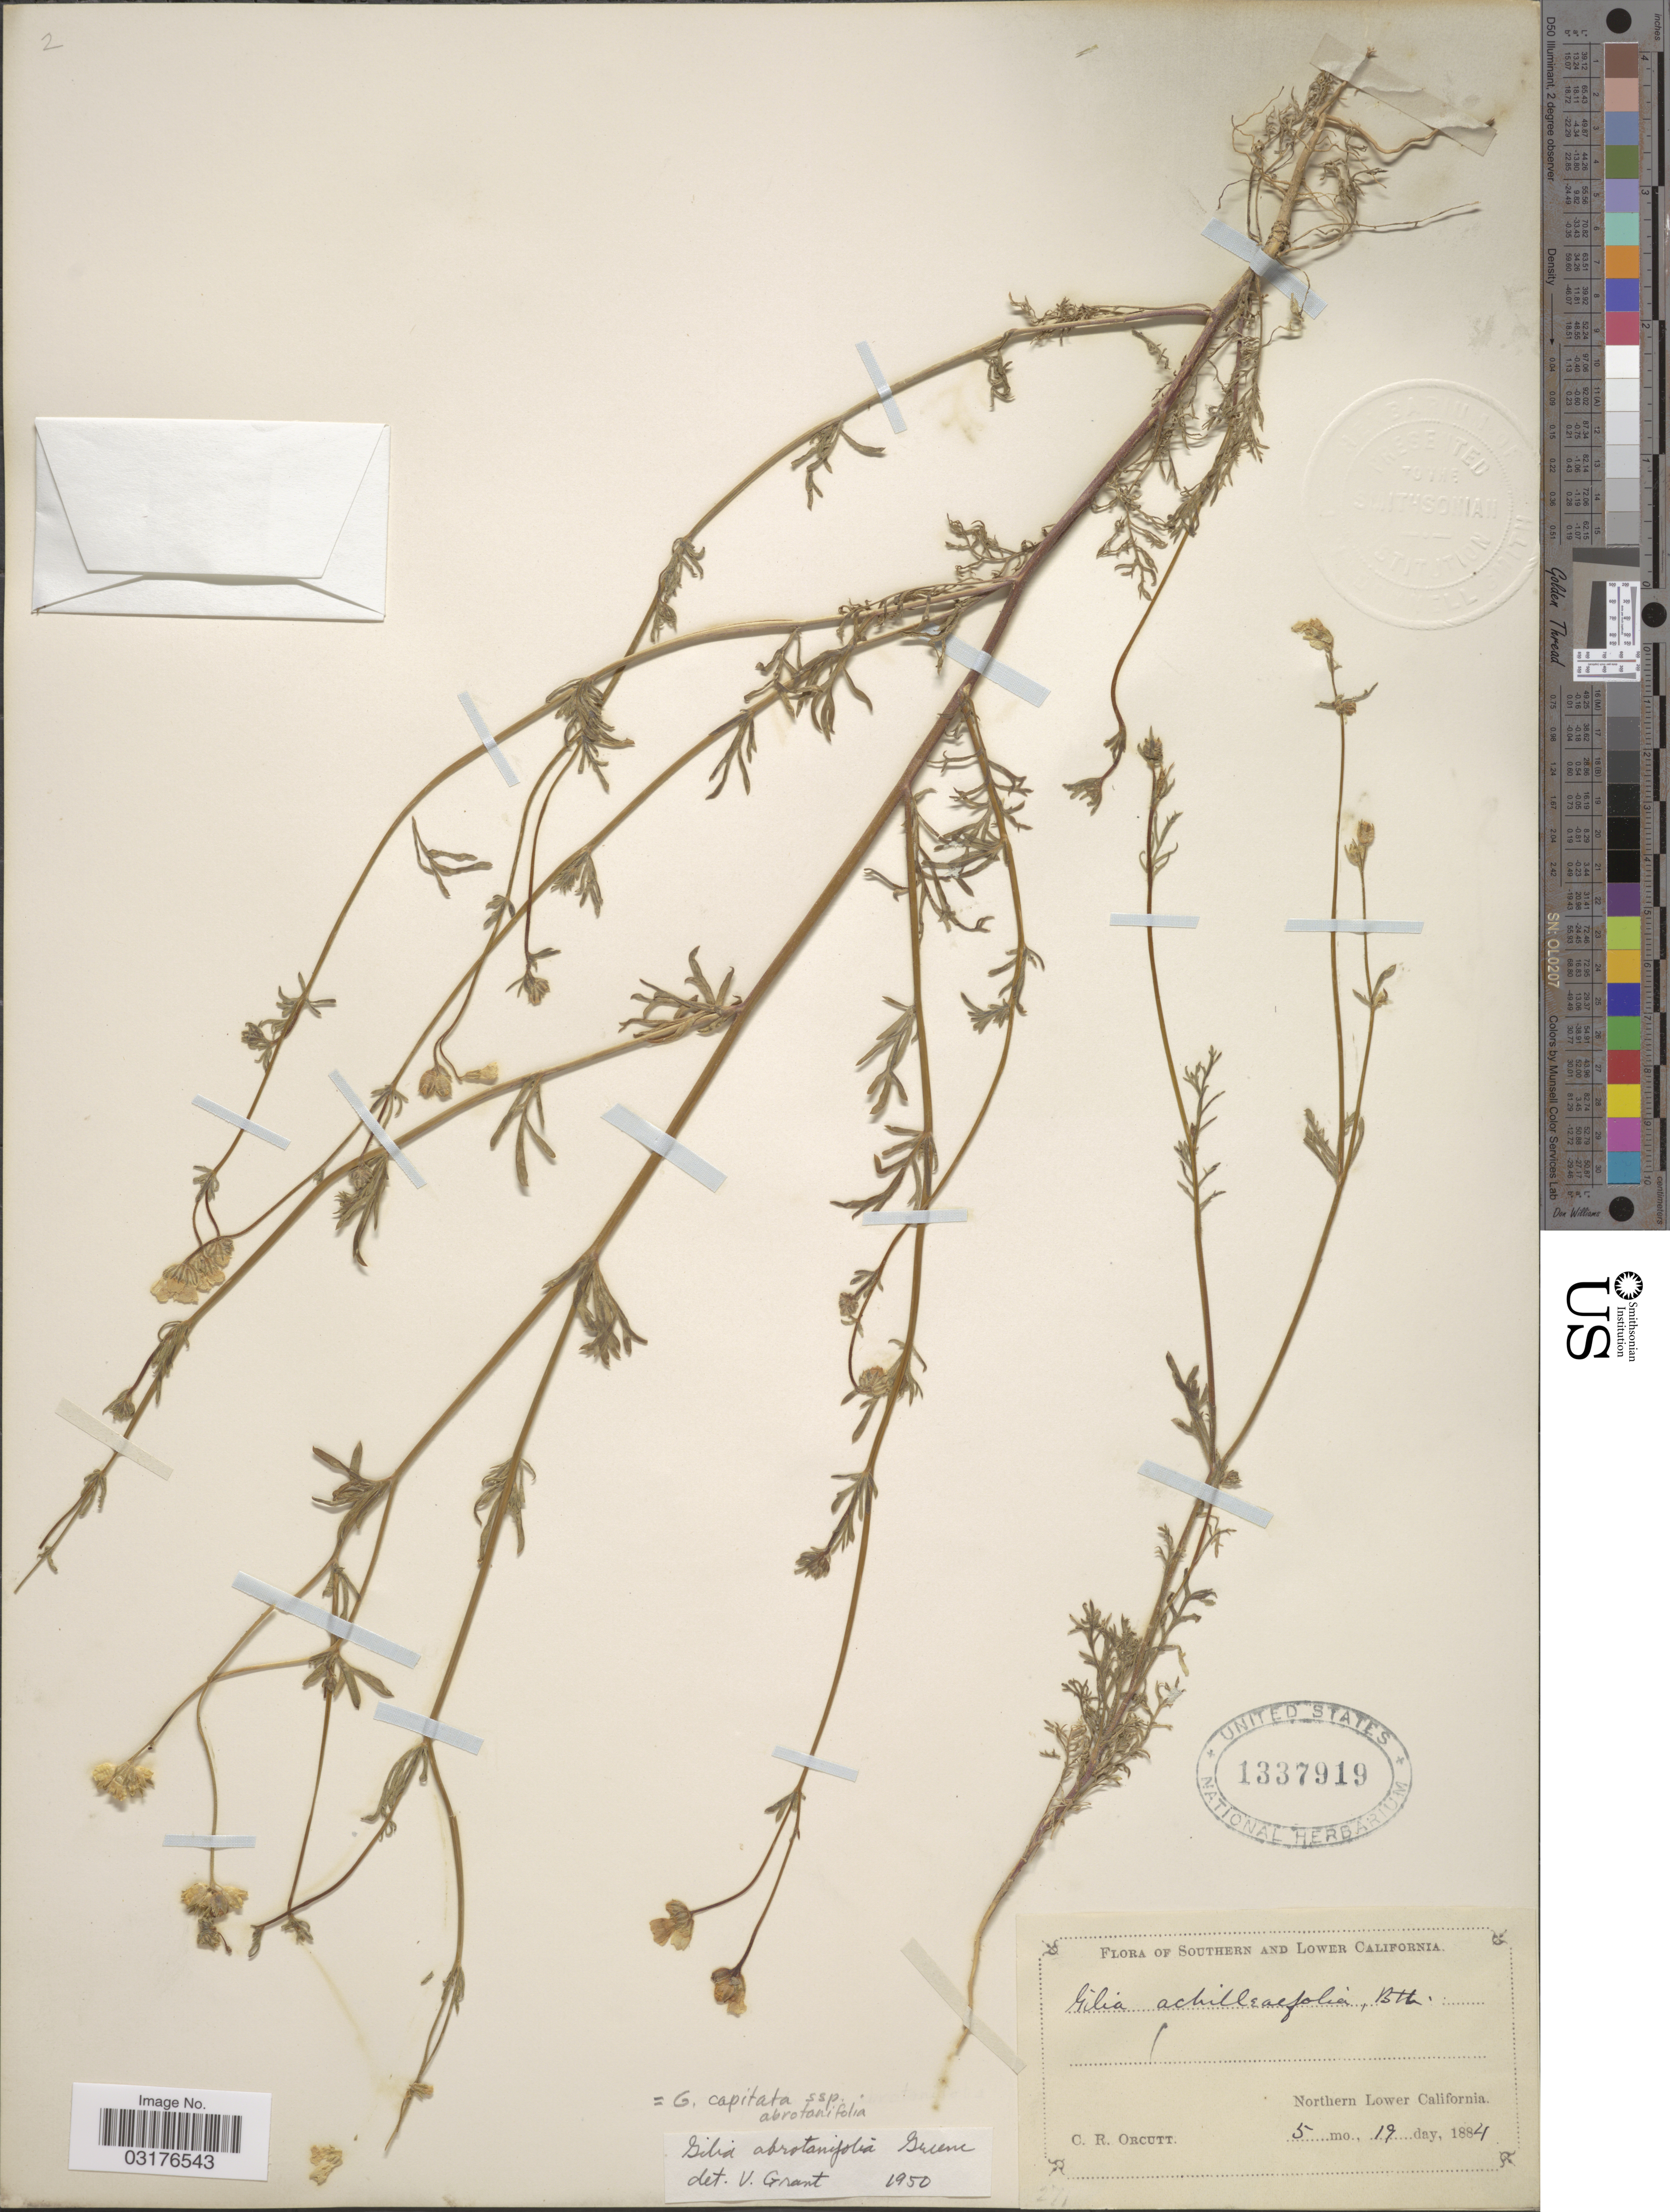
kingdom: Plantae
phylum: Tracheophyta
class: Magnoliopsida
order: Ericales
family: Polemoniaceae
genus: Gilia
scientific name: Gilia capitata subsp. abrotanifolia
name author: (Nutt. ex Greene) V.E. Grant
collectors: C. R. Orcutt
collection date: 1884-05-19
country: Mexico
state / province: Baja California Norte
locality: Northern Lower California.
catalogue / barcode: US 1337919